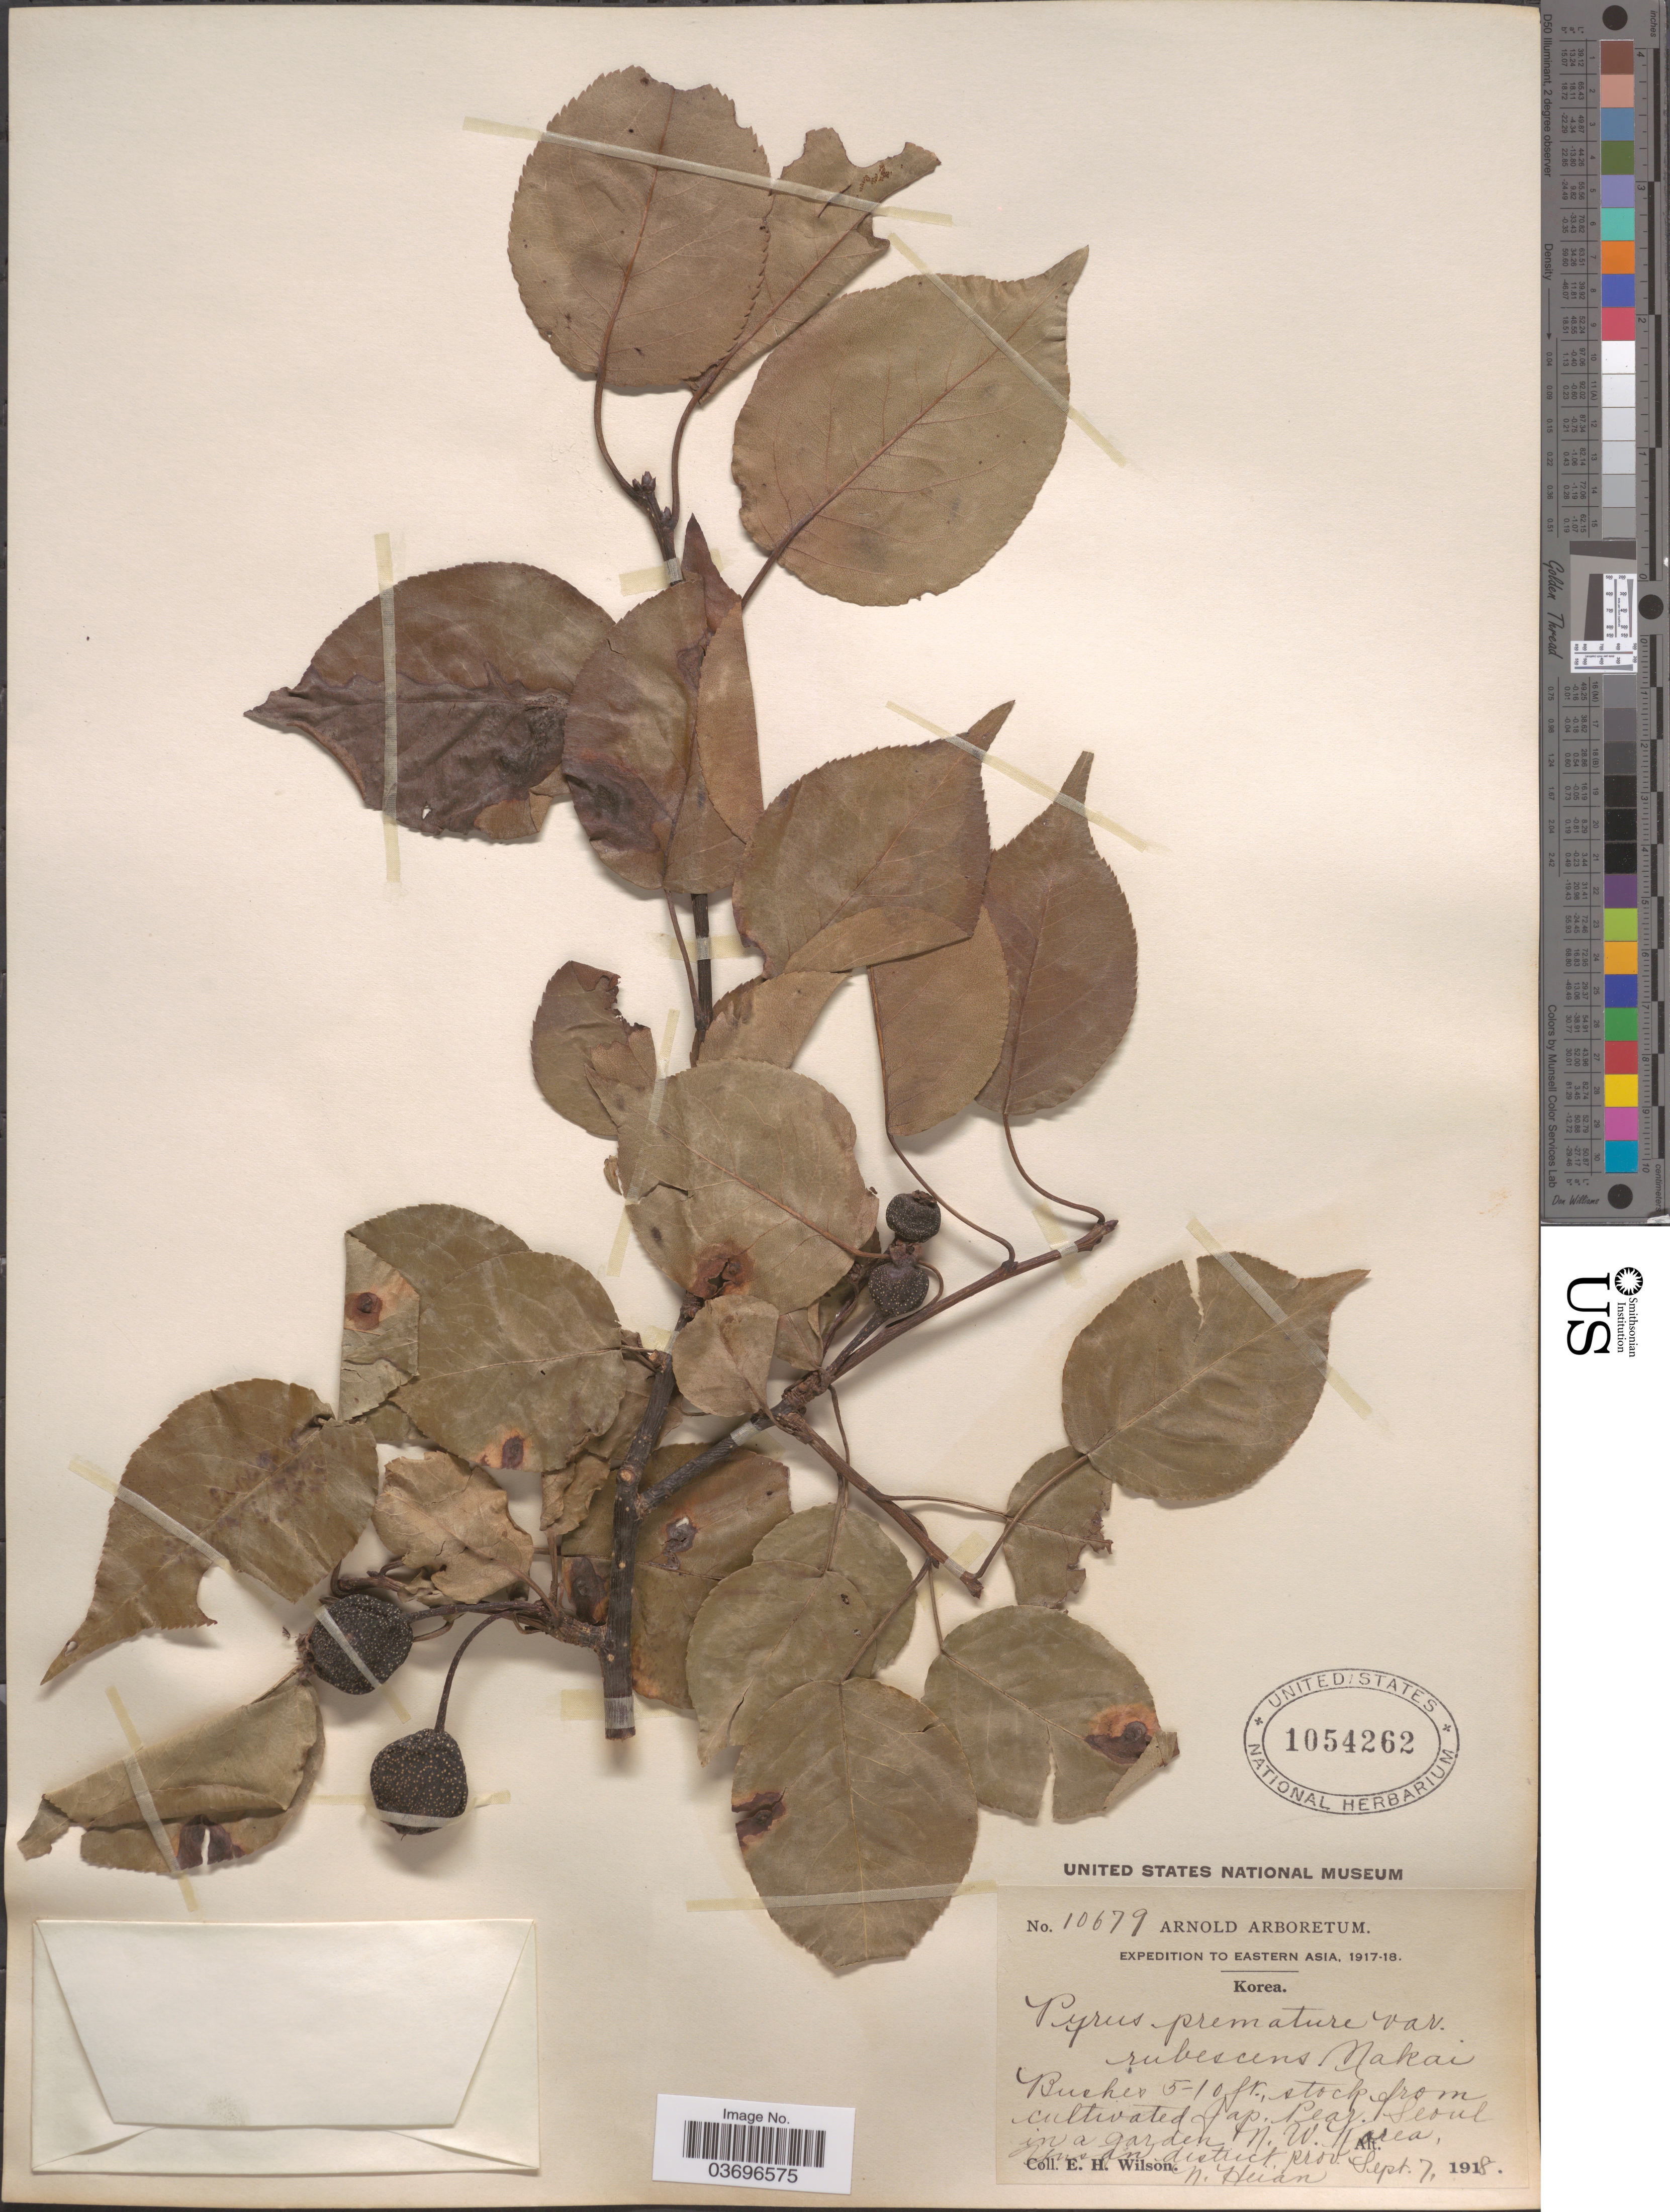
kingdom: Plantae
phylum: Tracheophyta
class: Magnoliopsida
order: Rosales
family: Rosaceae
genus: Pyrus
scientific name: Pyrus prematura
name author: Nakai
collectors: E. Wilson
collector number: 10679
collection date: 1918-09-07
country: South Korea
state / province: Seoul Special City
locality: Seoul in a garden N.W. Korea, Yusan district, prov. N. Heian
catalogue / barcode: US 1054262